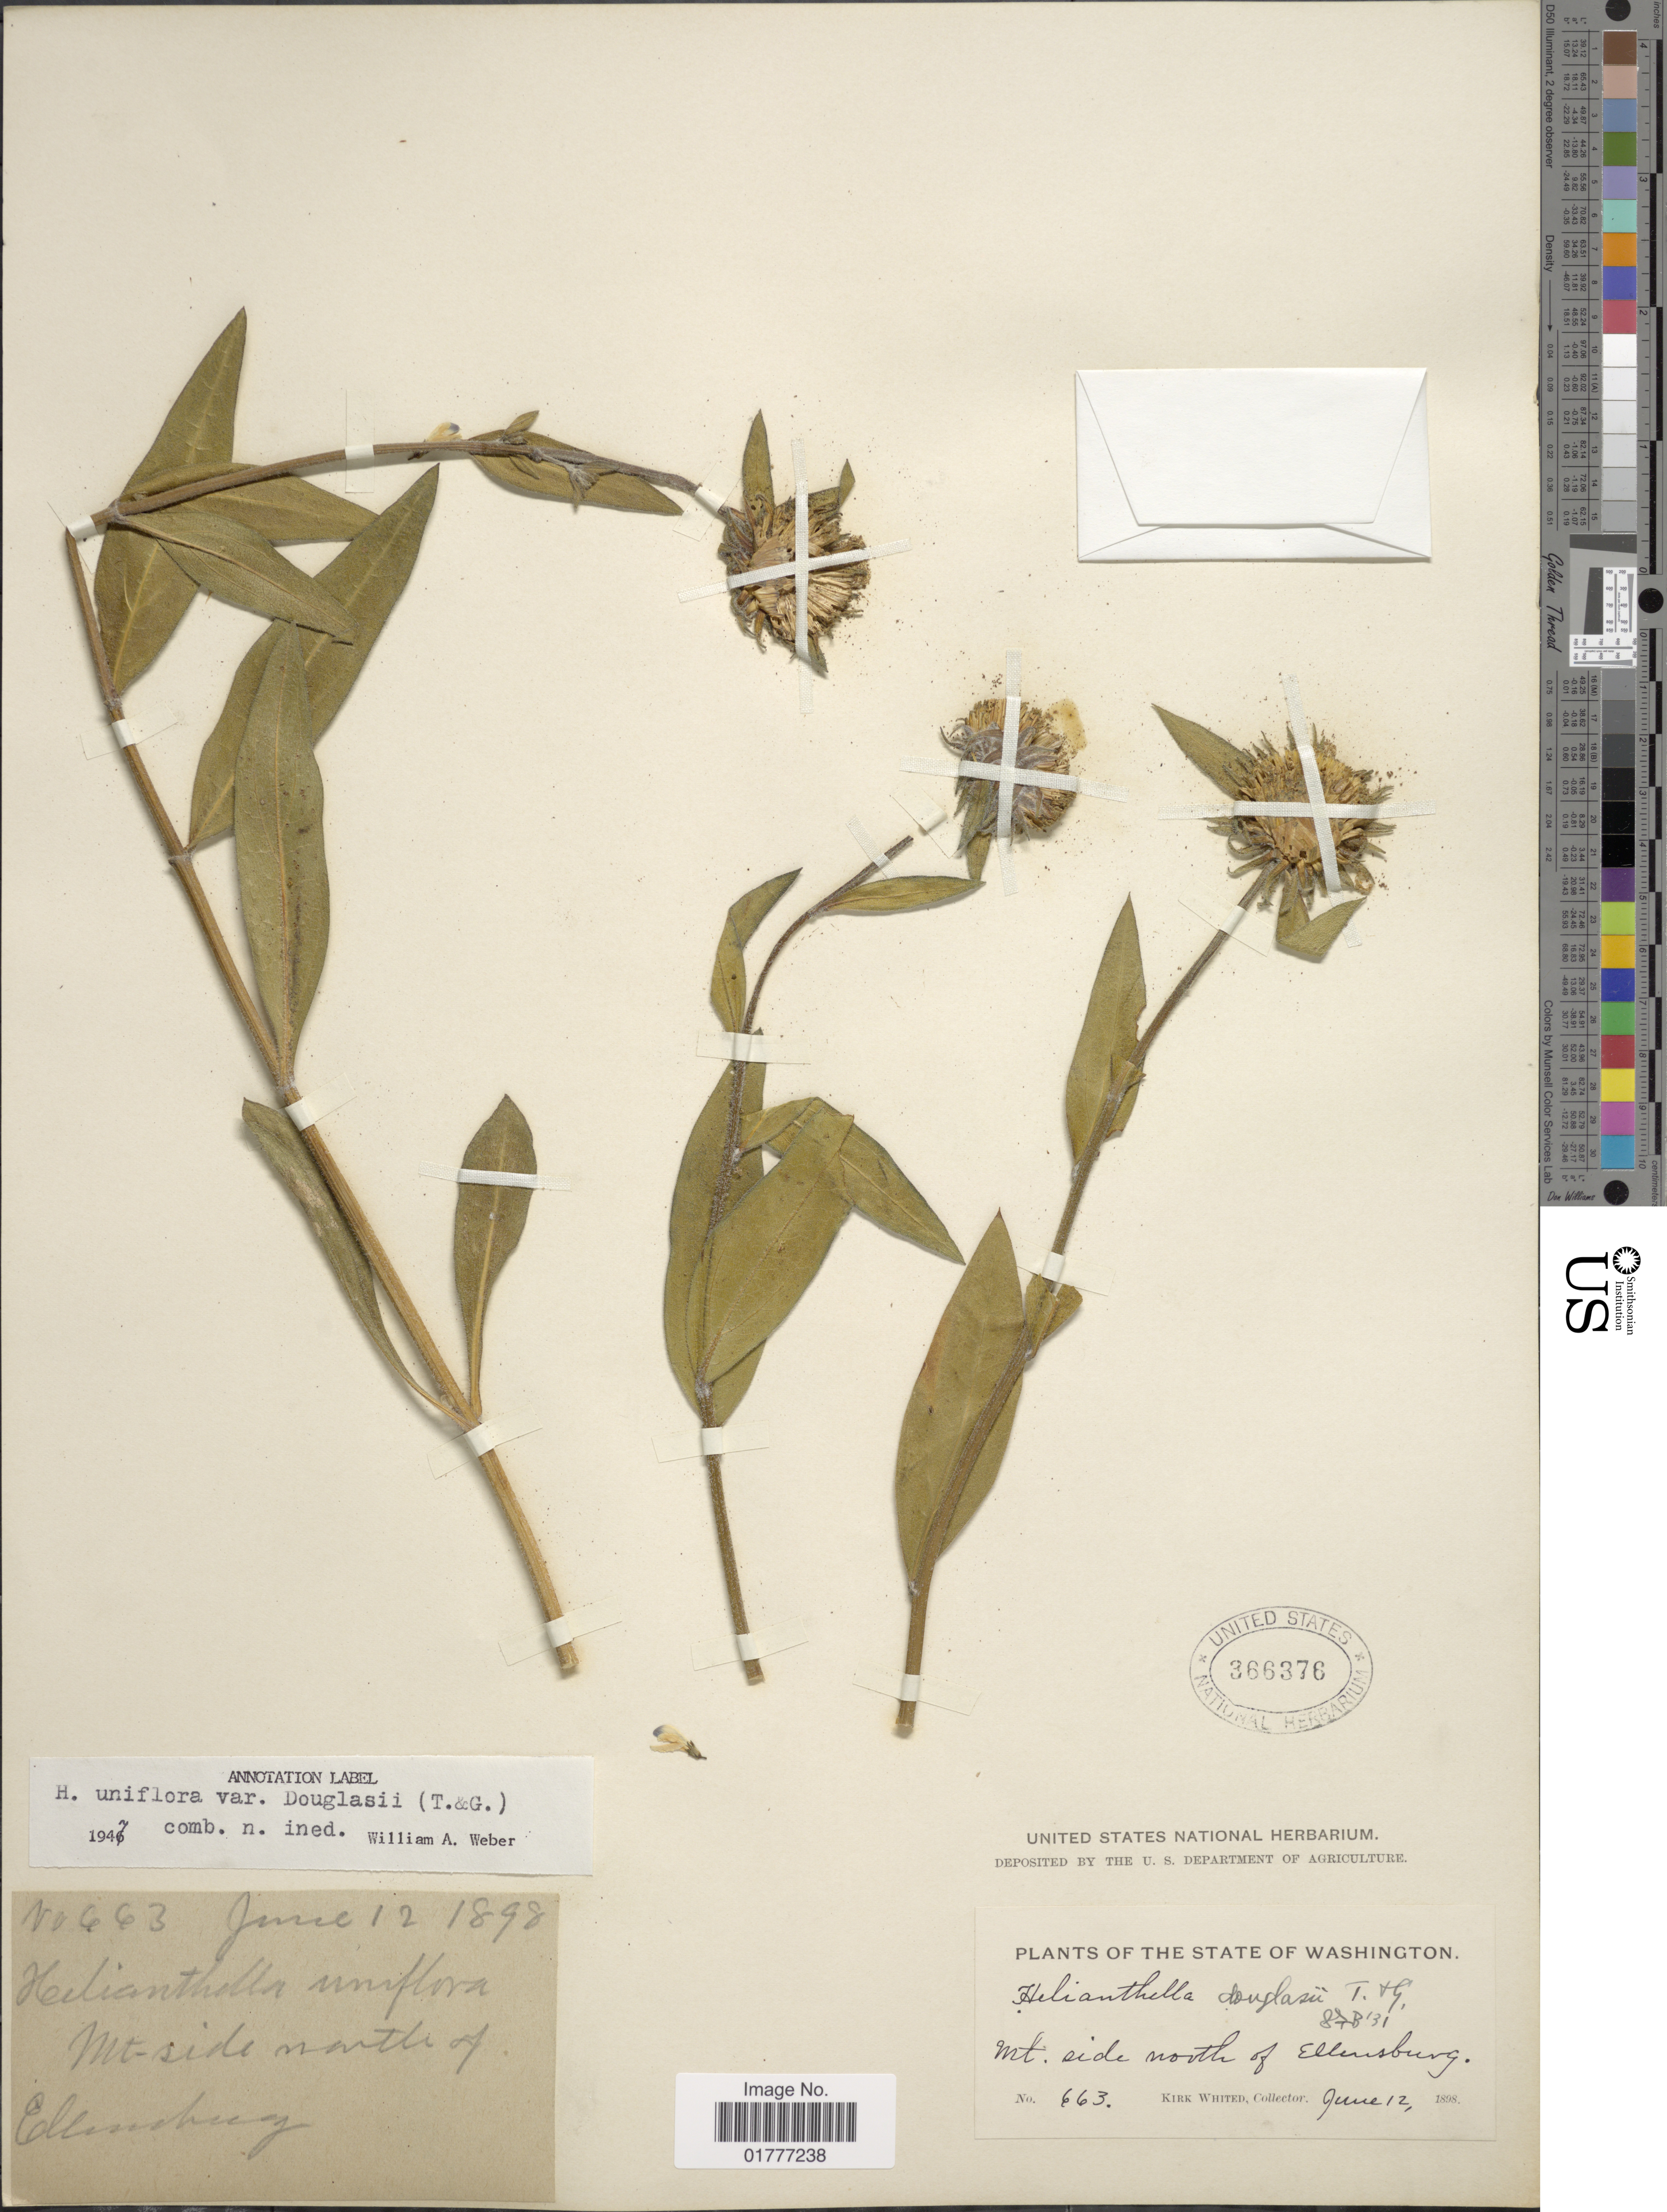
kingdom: Plantae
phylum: Tracheophyta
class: Magnoliopsida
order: Asterales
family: Asteraceae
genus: Helianthella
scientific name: Helianthella douglasii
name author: Torr. & A. Gray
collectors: K. Whited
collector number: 663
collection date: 1898-06-12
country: United States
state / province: Washington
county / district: Kittitas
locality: Mt. Side north of Ellensburg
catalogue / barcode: US 366376